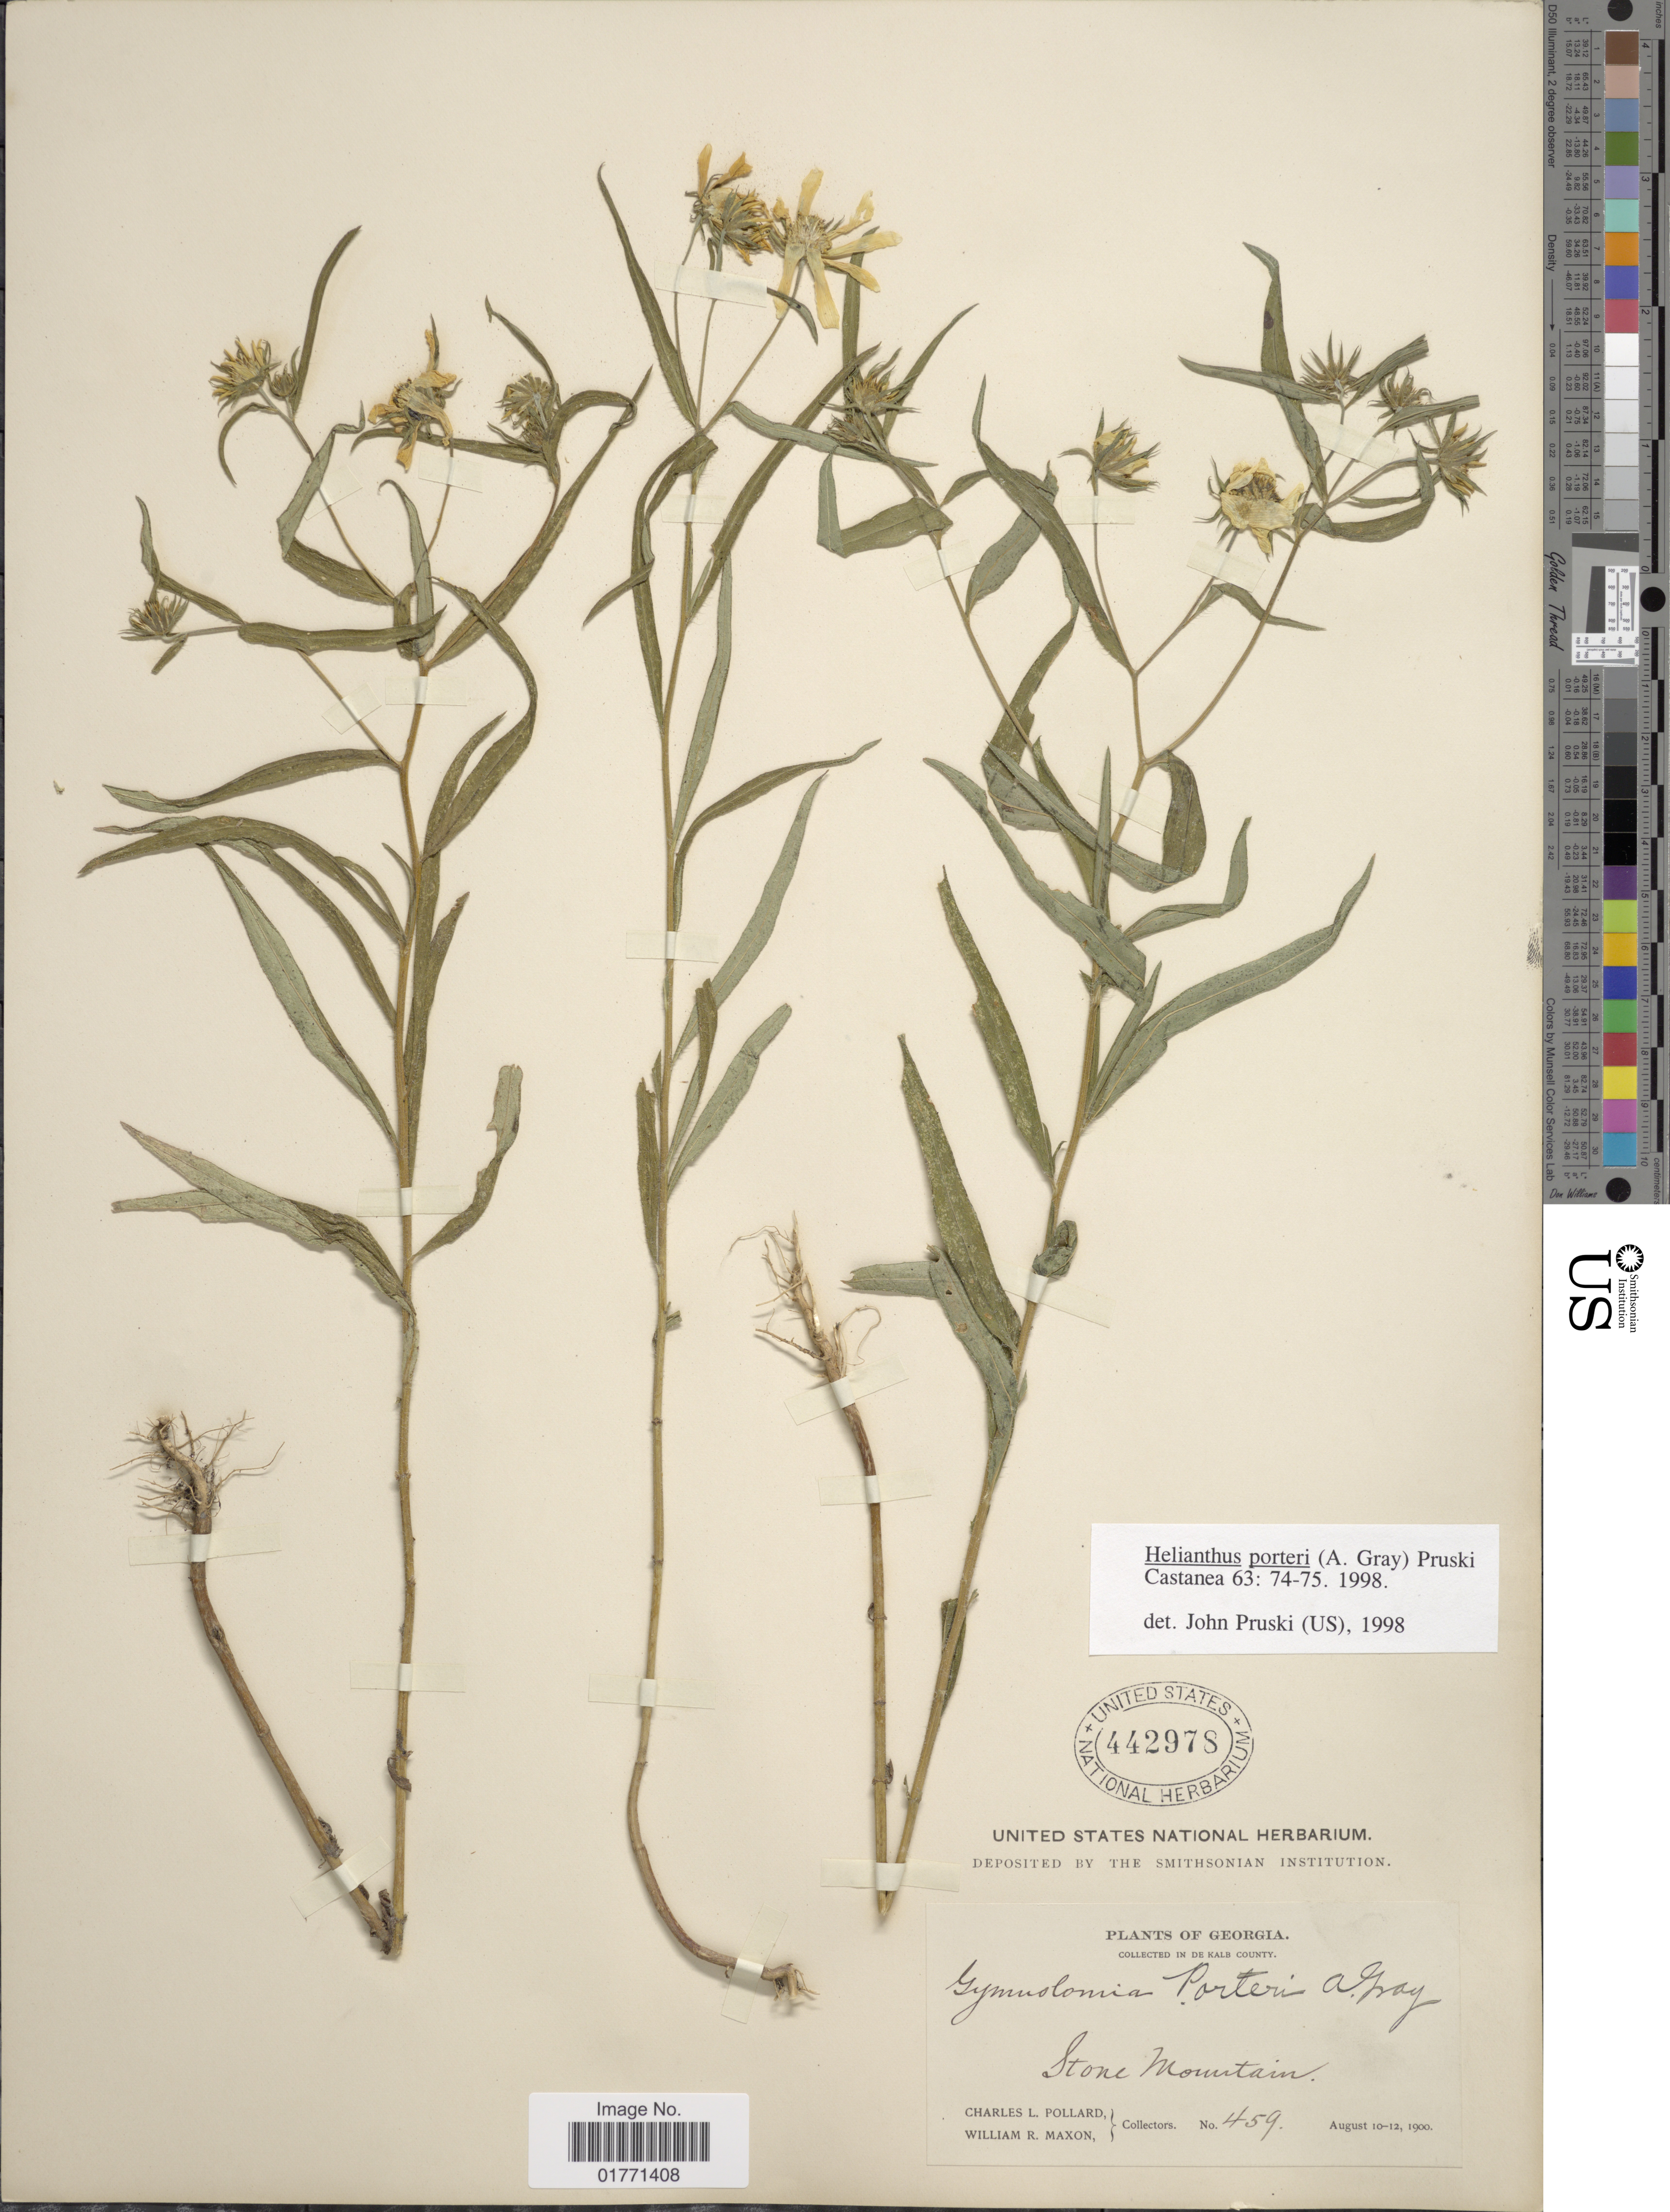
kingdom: Plantae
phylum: Tracheophyta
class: Magnoliopsida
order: Asterales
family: Asteraceae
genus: Helianthus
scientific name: Helianthus porteri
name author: (A. Gray) Pruski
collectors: C. L. Pollard & W. R. Maxon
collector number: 459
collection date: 1900-08-10/1900-08-12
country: United States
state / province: Georgia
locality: In De Kalb County, Stone Mountain.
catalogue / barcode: US 44297